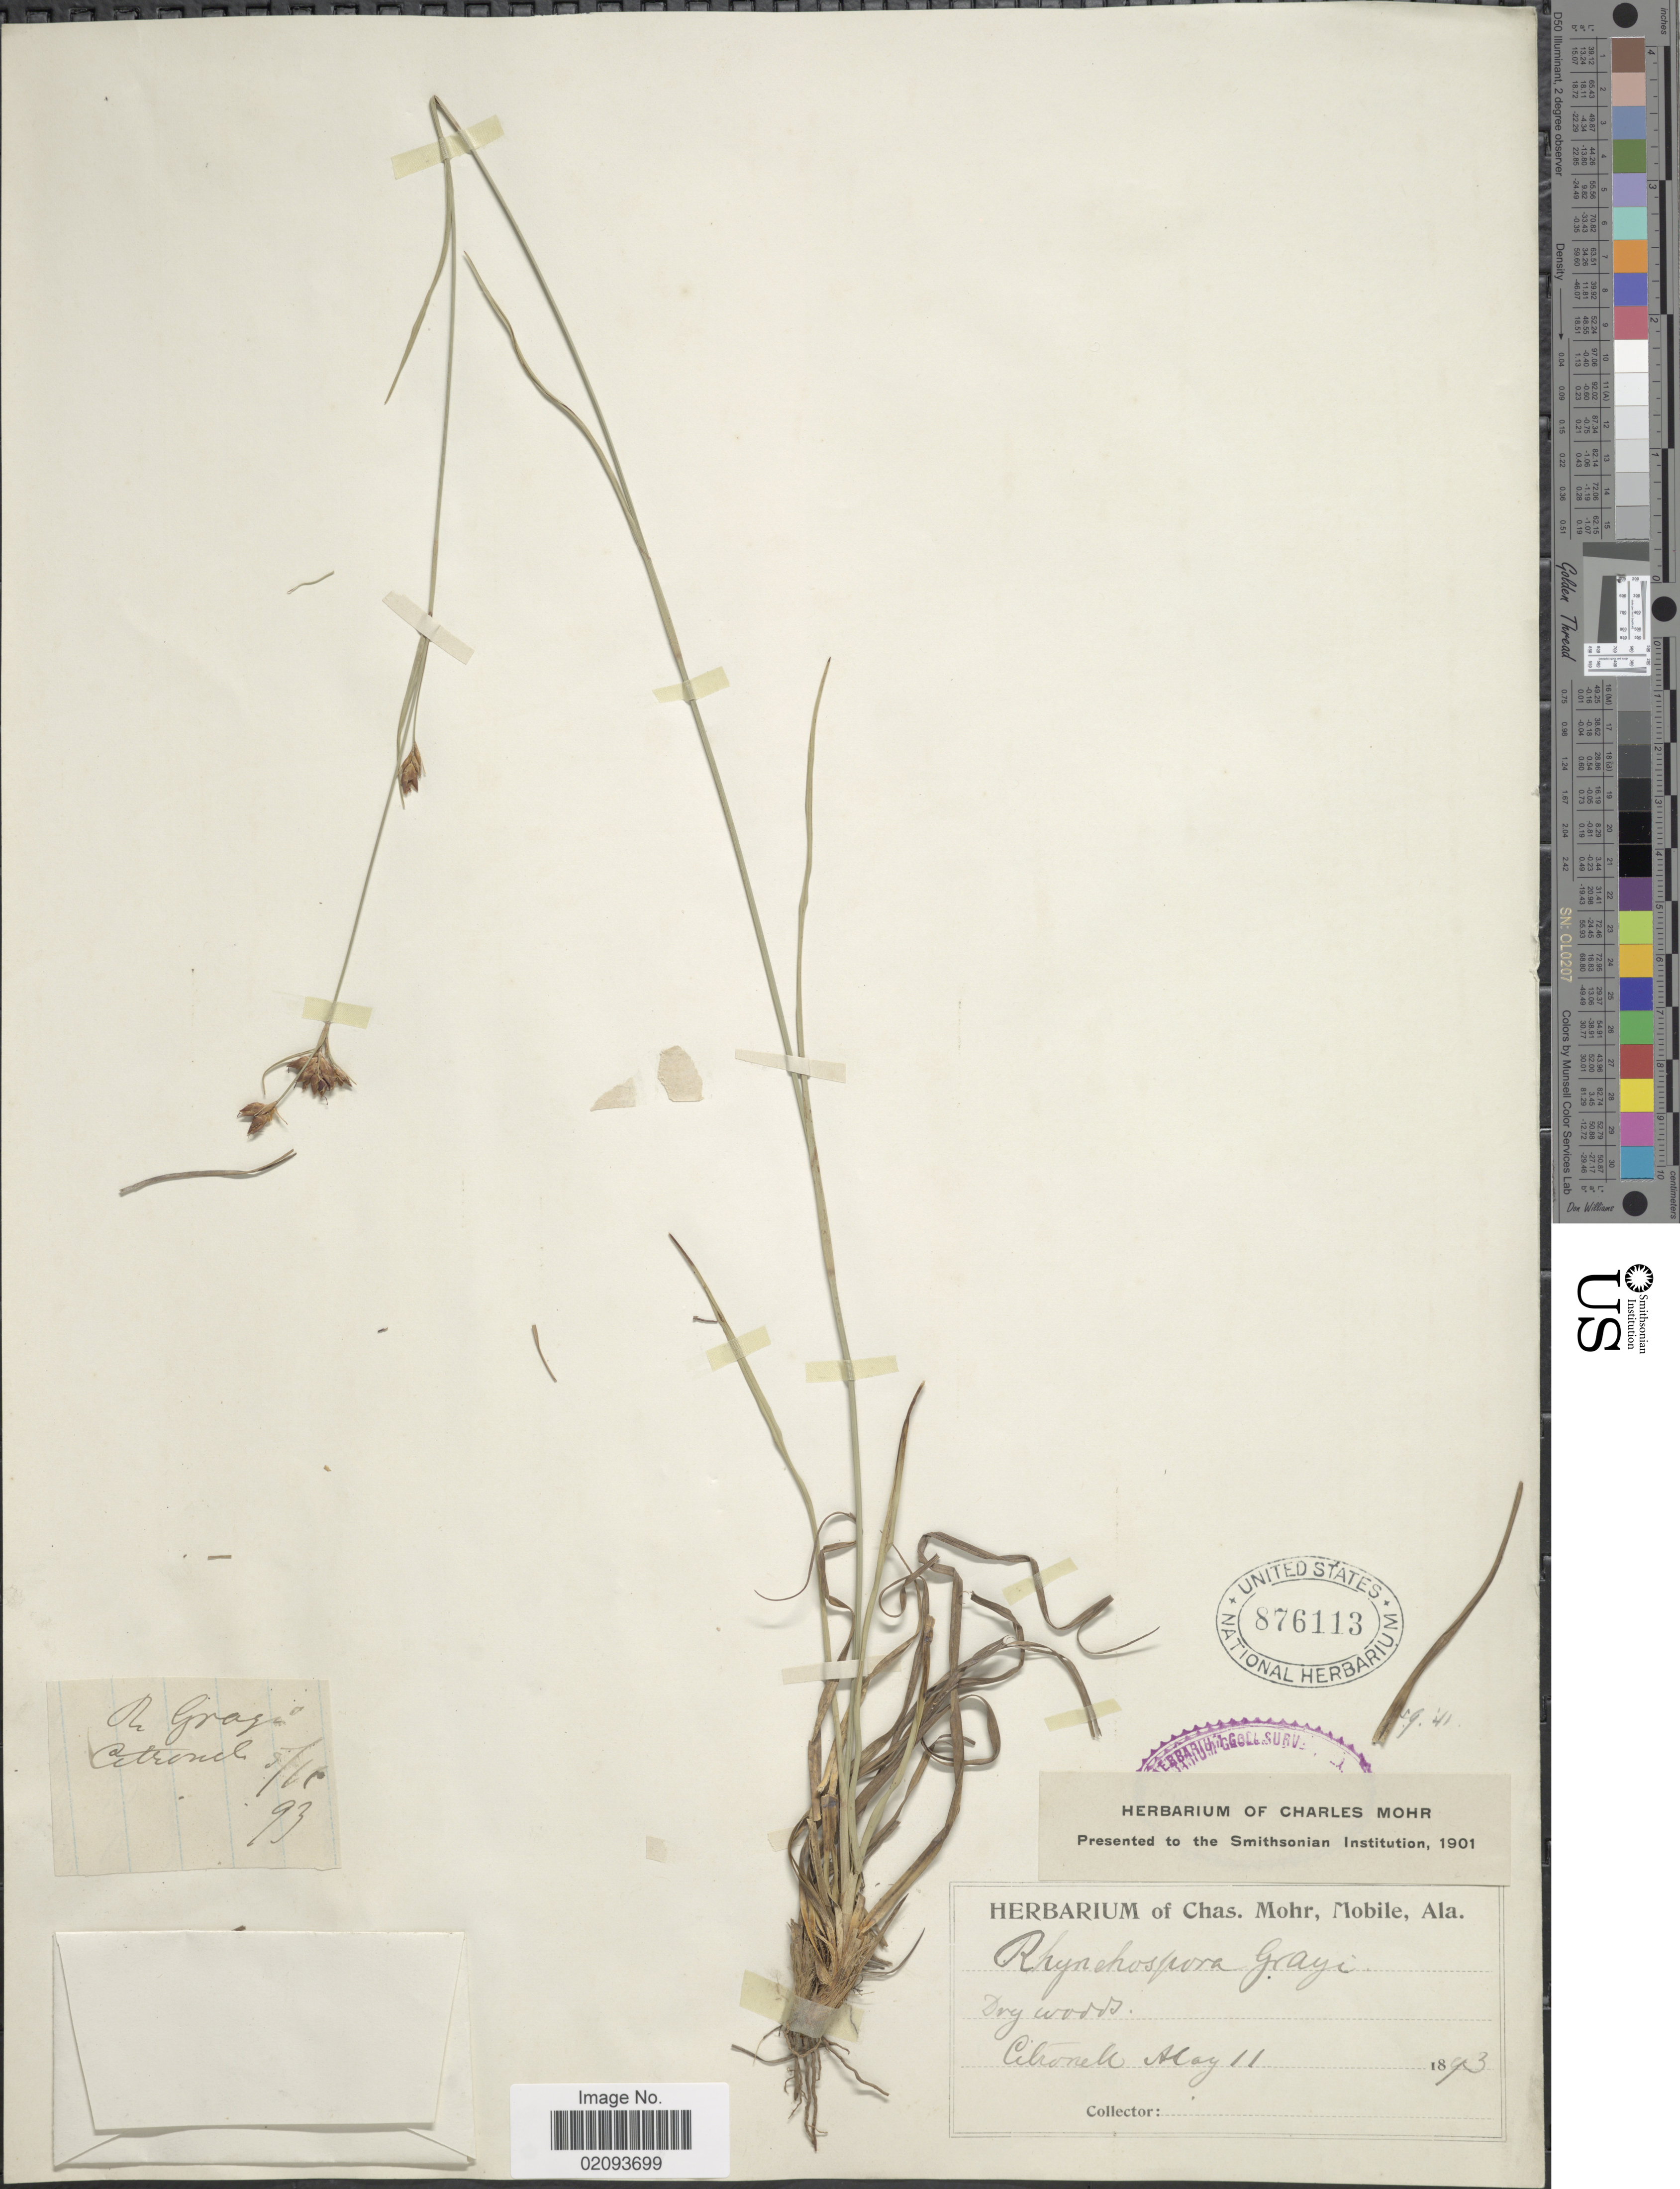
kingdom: Plantae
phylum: Tracheophyta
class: Liliopsida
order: Poales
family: Cyperaceae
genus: Rhynchospora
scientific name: Rhynchospora grayi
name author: Kunth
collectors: ex herb. Charles Mohr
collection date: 1893-05-11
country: United States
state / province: Alabama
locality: Citronelle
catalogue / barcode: US 876113